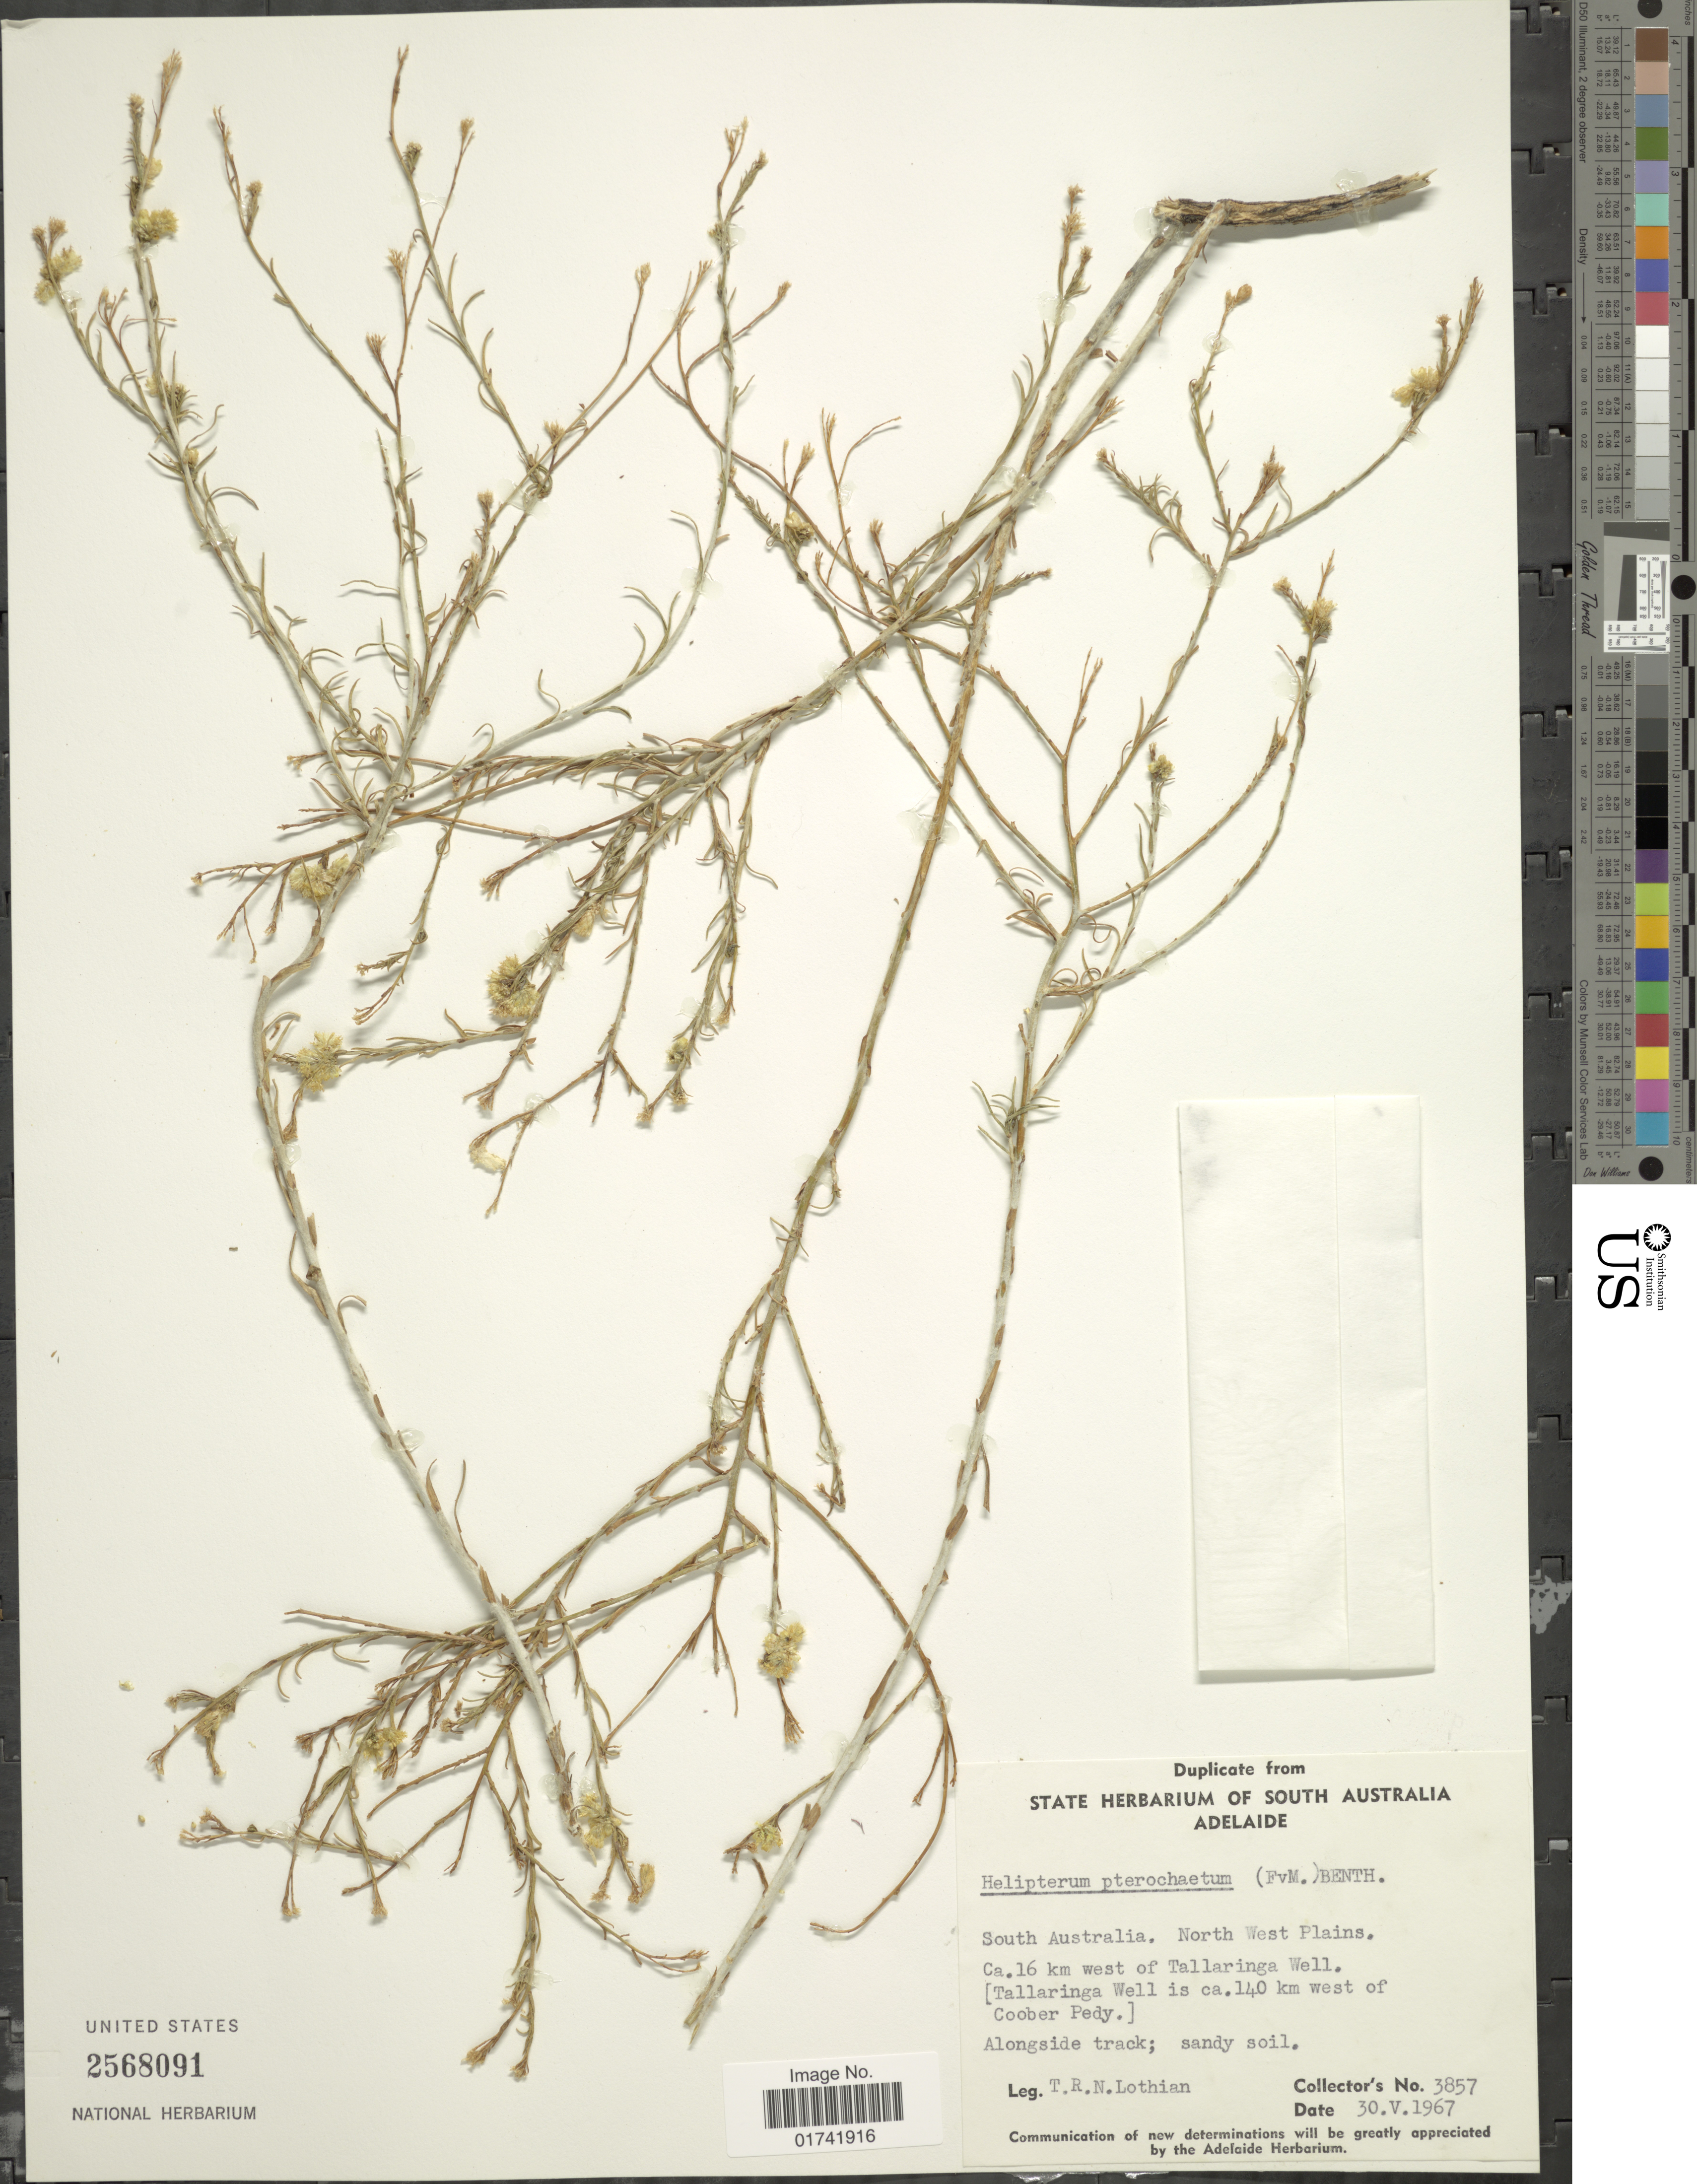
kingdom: Plantae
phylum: Tracheophyta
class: Magnoliopsida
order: Asterales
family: Asteraceae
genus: Chrysocephalum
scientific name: Chrysocephalum pterochaetum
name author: F. Muell.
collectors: T. Lothian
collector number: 3857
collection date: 1967-05-30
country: Australia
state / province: South Australia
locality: North West Plains. Ca. 16 km west of tallaringa Well. (Tallaringa Well is ca. 140 km west of Coober Pedy)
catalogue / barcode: US 2568091